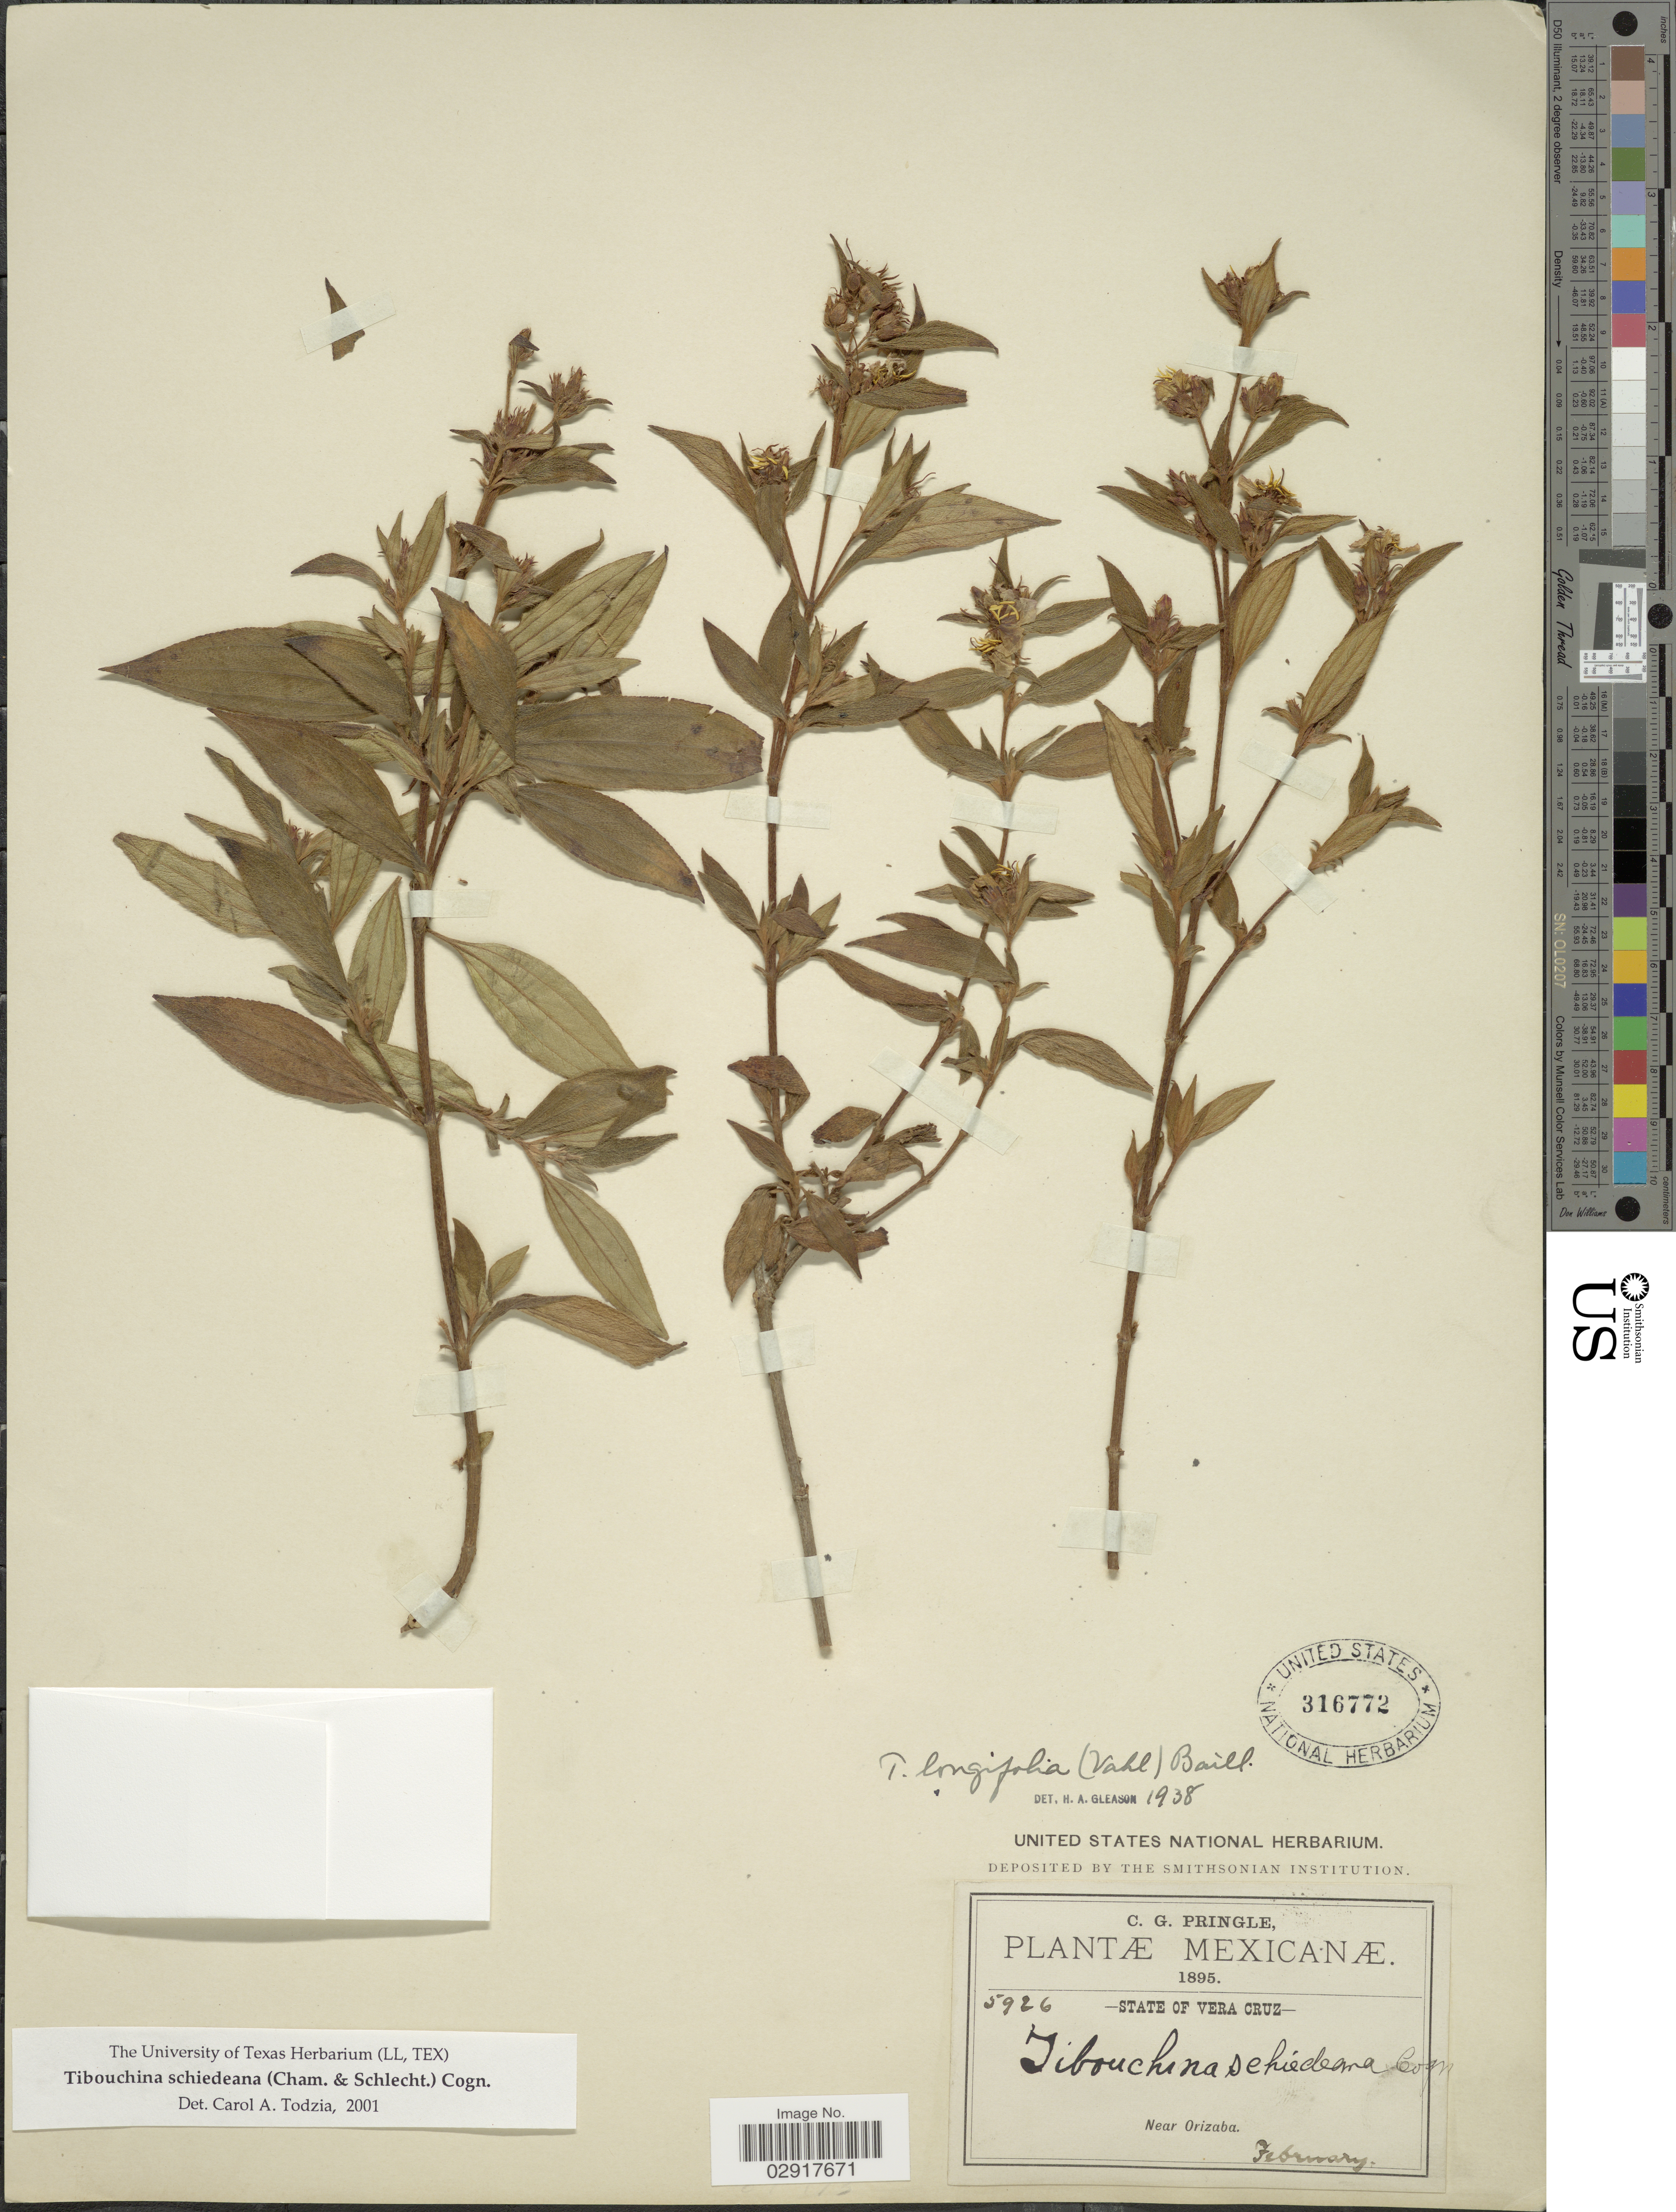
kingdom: Plantae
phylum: Tracheophyta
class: Magnoliopsida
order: Myrtales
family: Melastomataceae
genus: Chaetogastra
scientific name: Chaetogastra schiedeana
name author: (Schltdl. & Cham.) Walp.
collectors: C. G. Pringle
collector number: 5926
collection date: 1895-02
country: Mexico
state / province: Veracruz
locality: Mexianae. State of Vera Cruz. Near Orizaba.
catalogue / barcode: US 316772